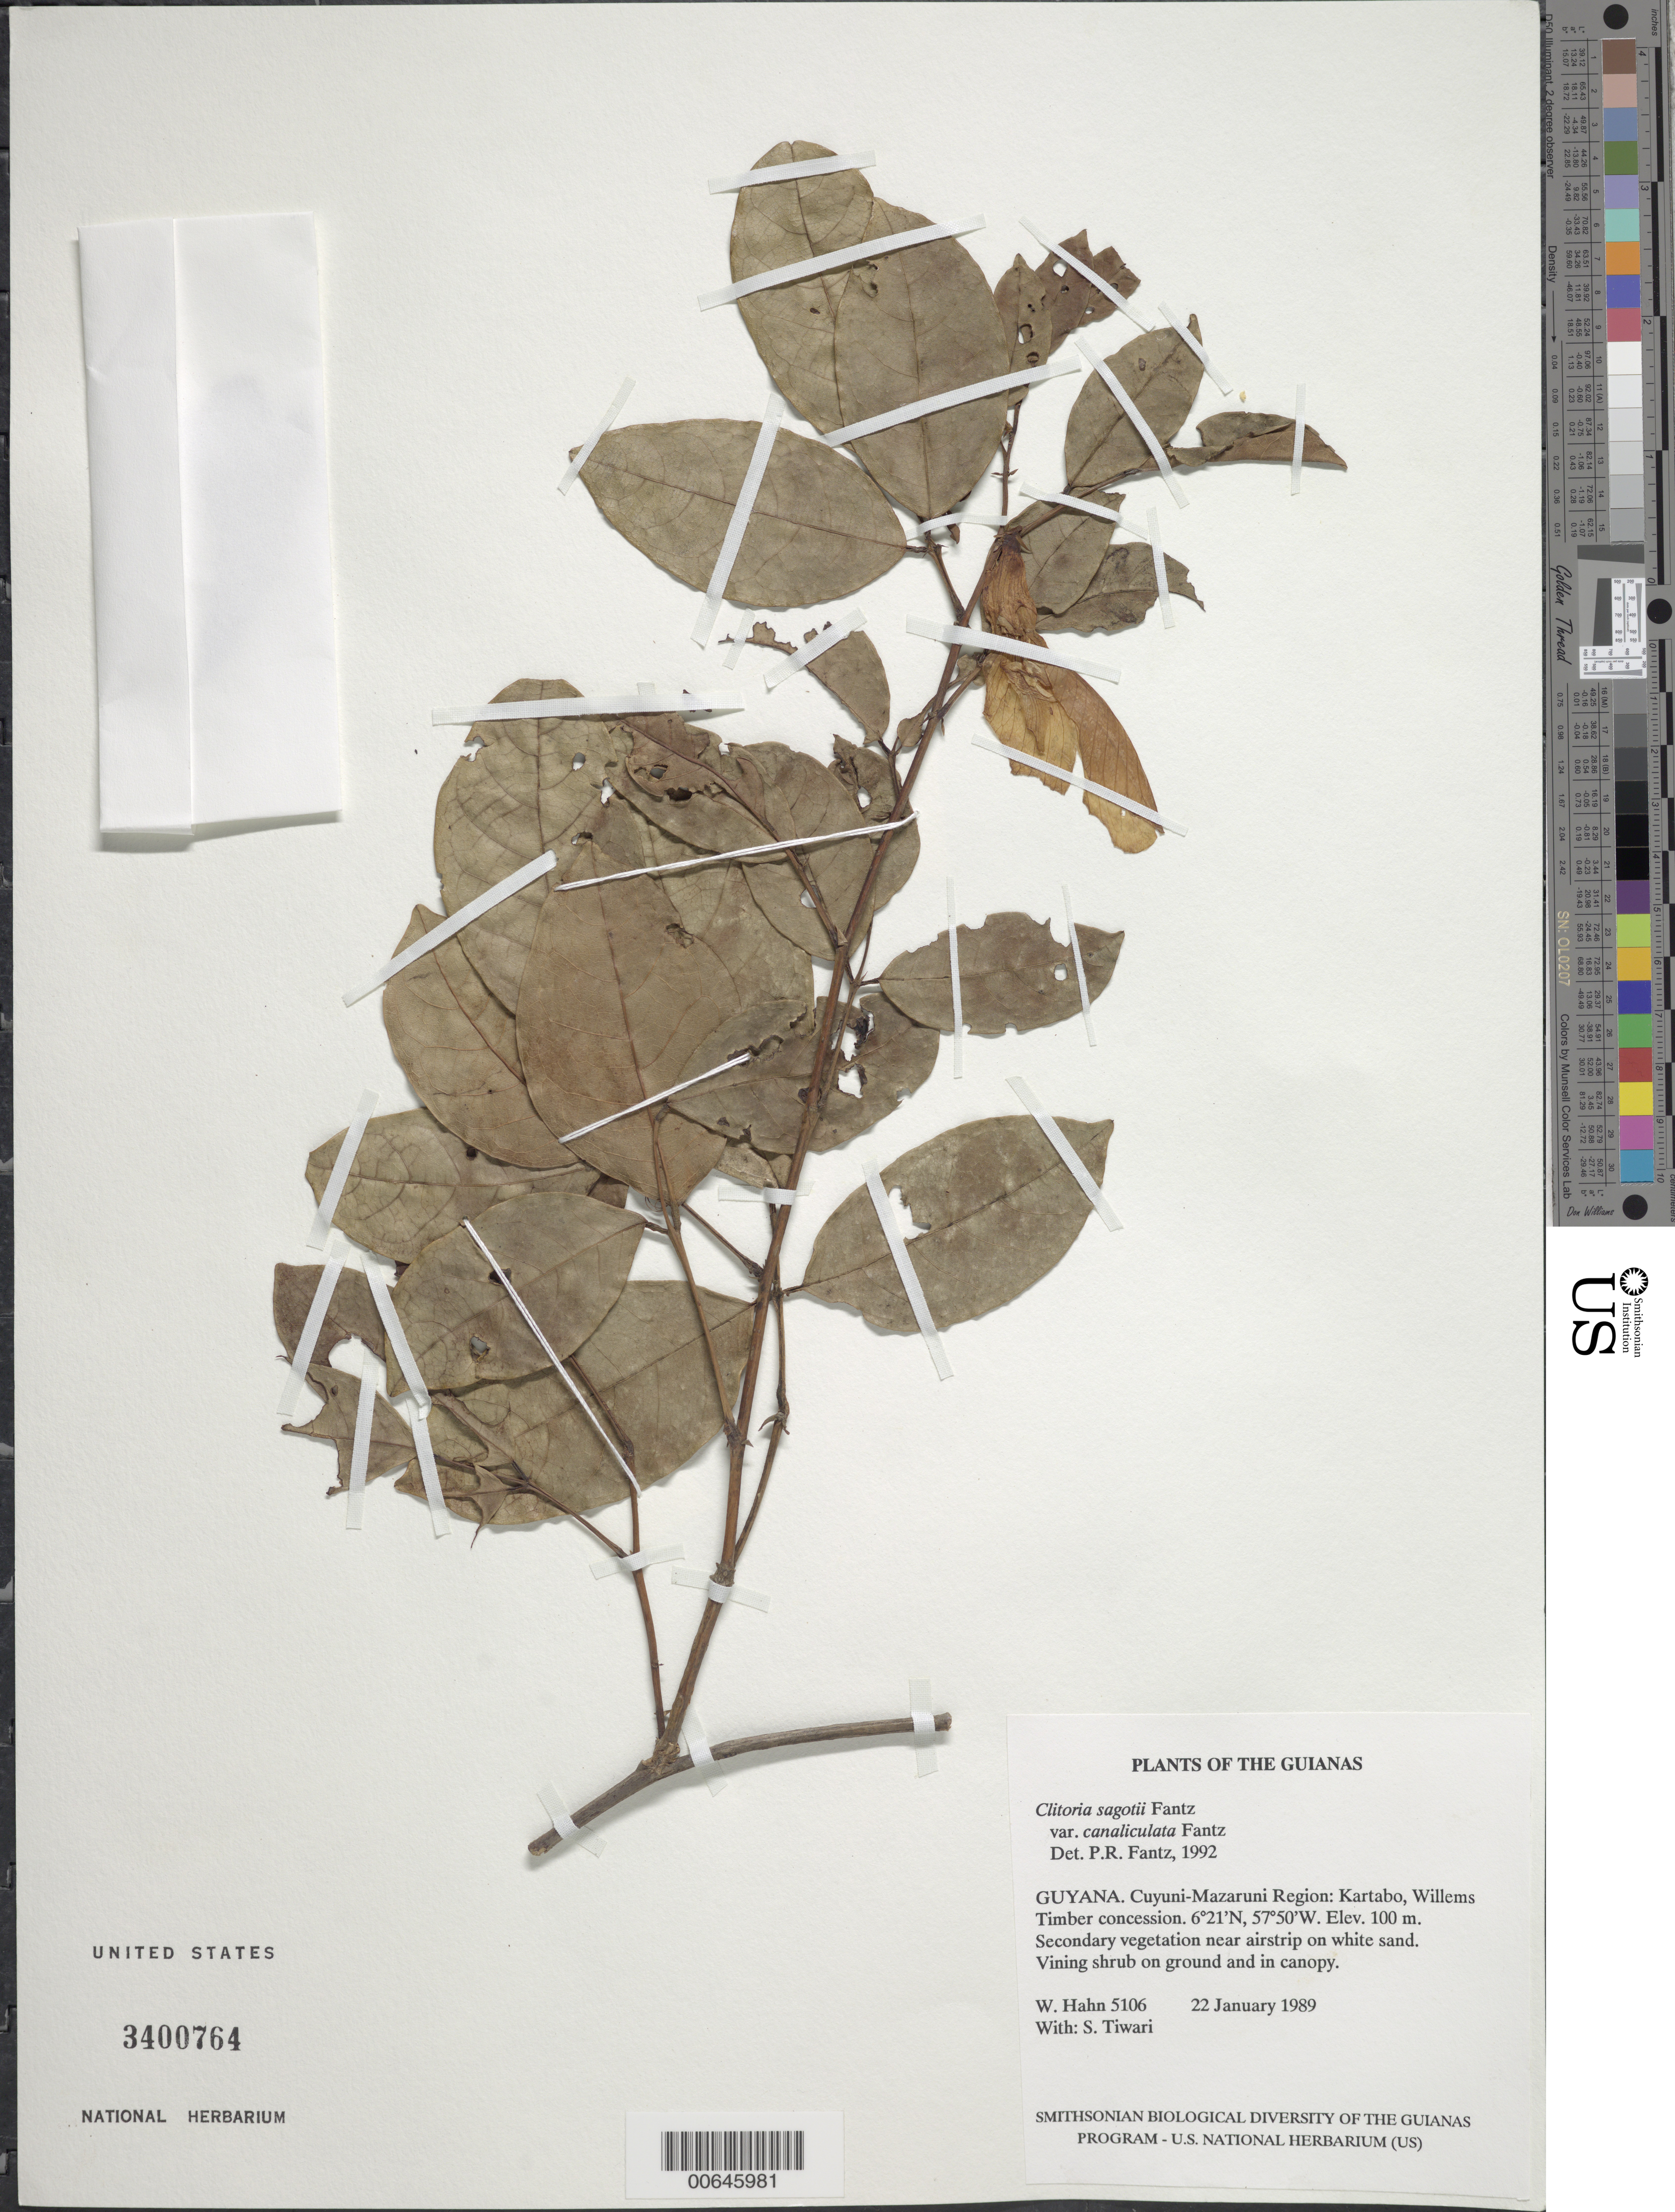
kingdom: Plantae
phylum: Tracheophyta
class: Magnoliopsida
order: Fabales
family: Fabaceae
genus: Clitoria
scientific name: Clitoria sagotii var. canaliculata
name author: Fantz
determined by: Fantz, P. R., (FLAS), University of Florida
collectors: W. Hahn & S. Tiwari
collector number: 5106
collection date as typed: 22 January 1989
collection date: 1989-01-22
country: Guyana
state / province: Cuyuni-Mazaruni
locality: Kartabo, Willems Timber concession. Near airstrip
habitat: Secondary vegetation on white sand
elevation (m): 100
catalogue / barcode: US 3400764